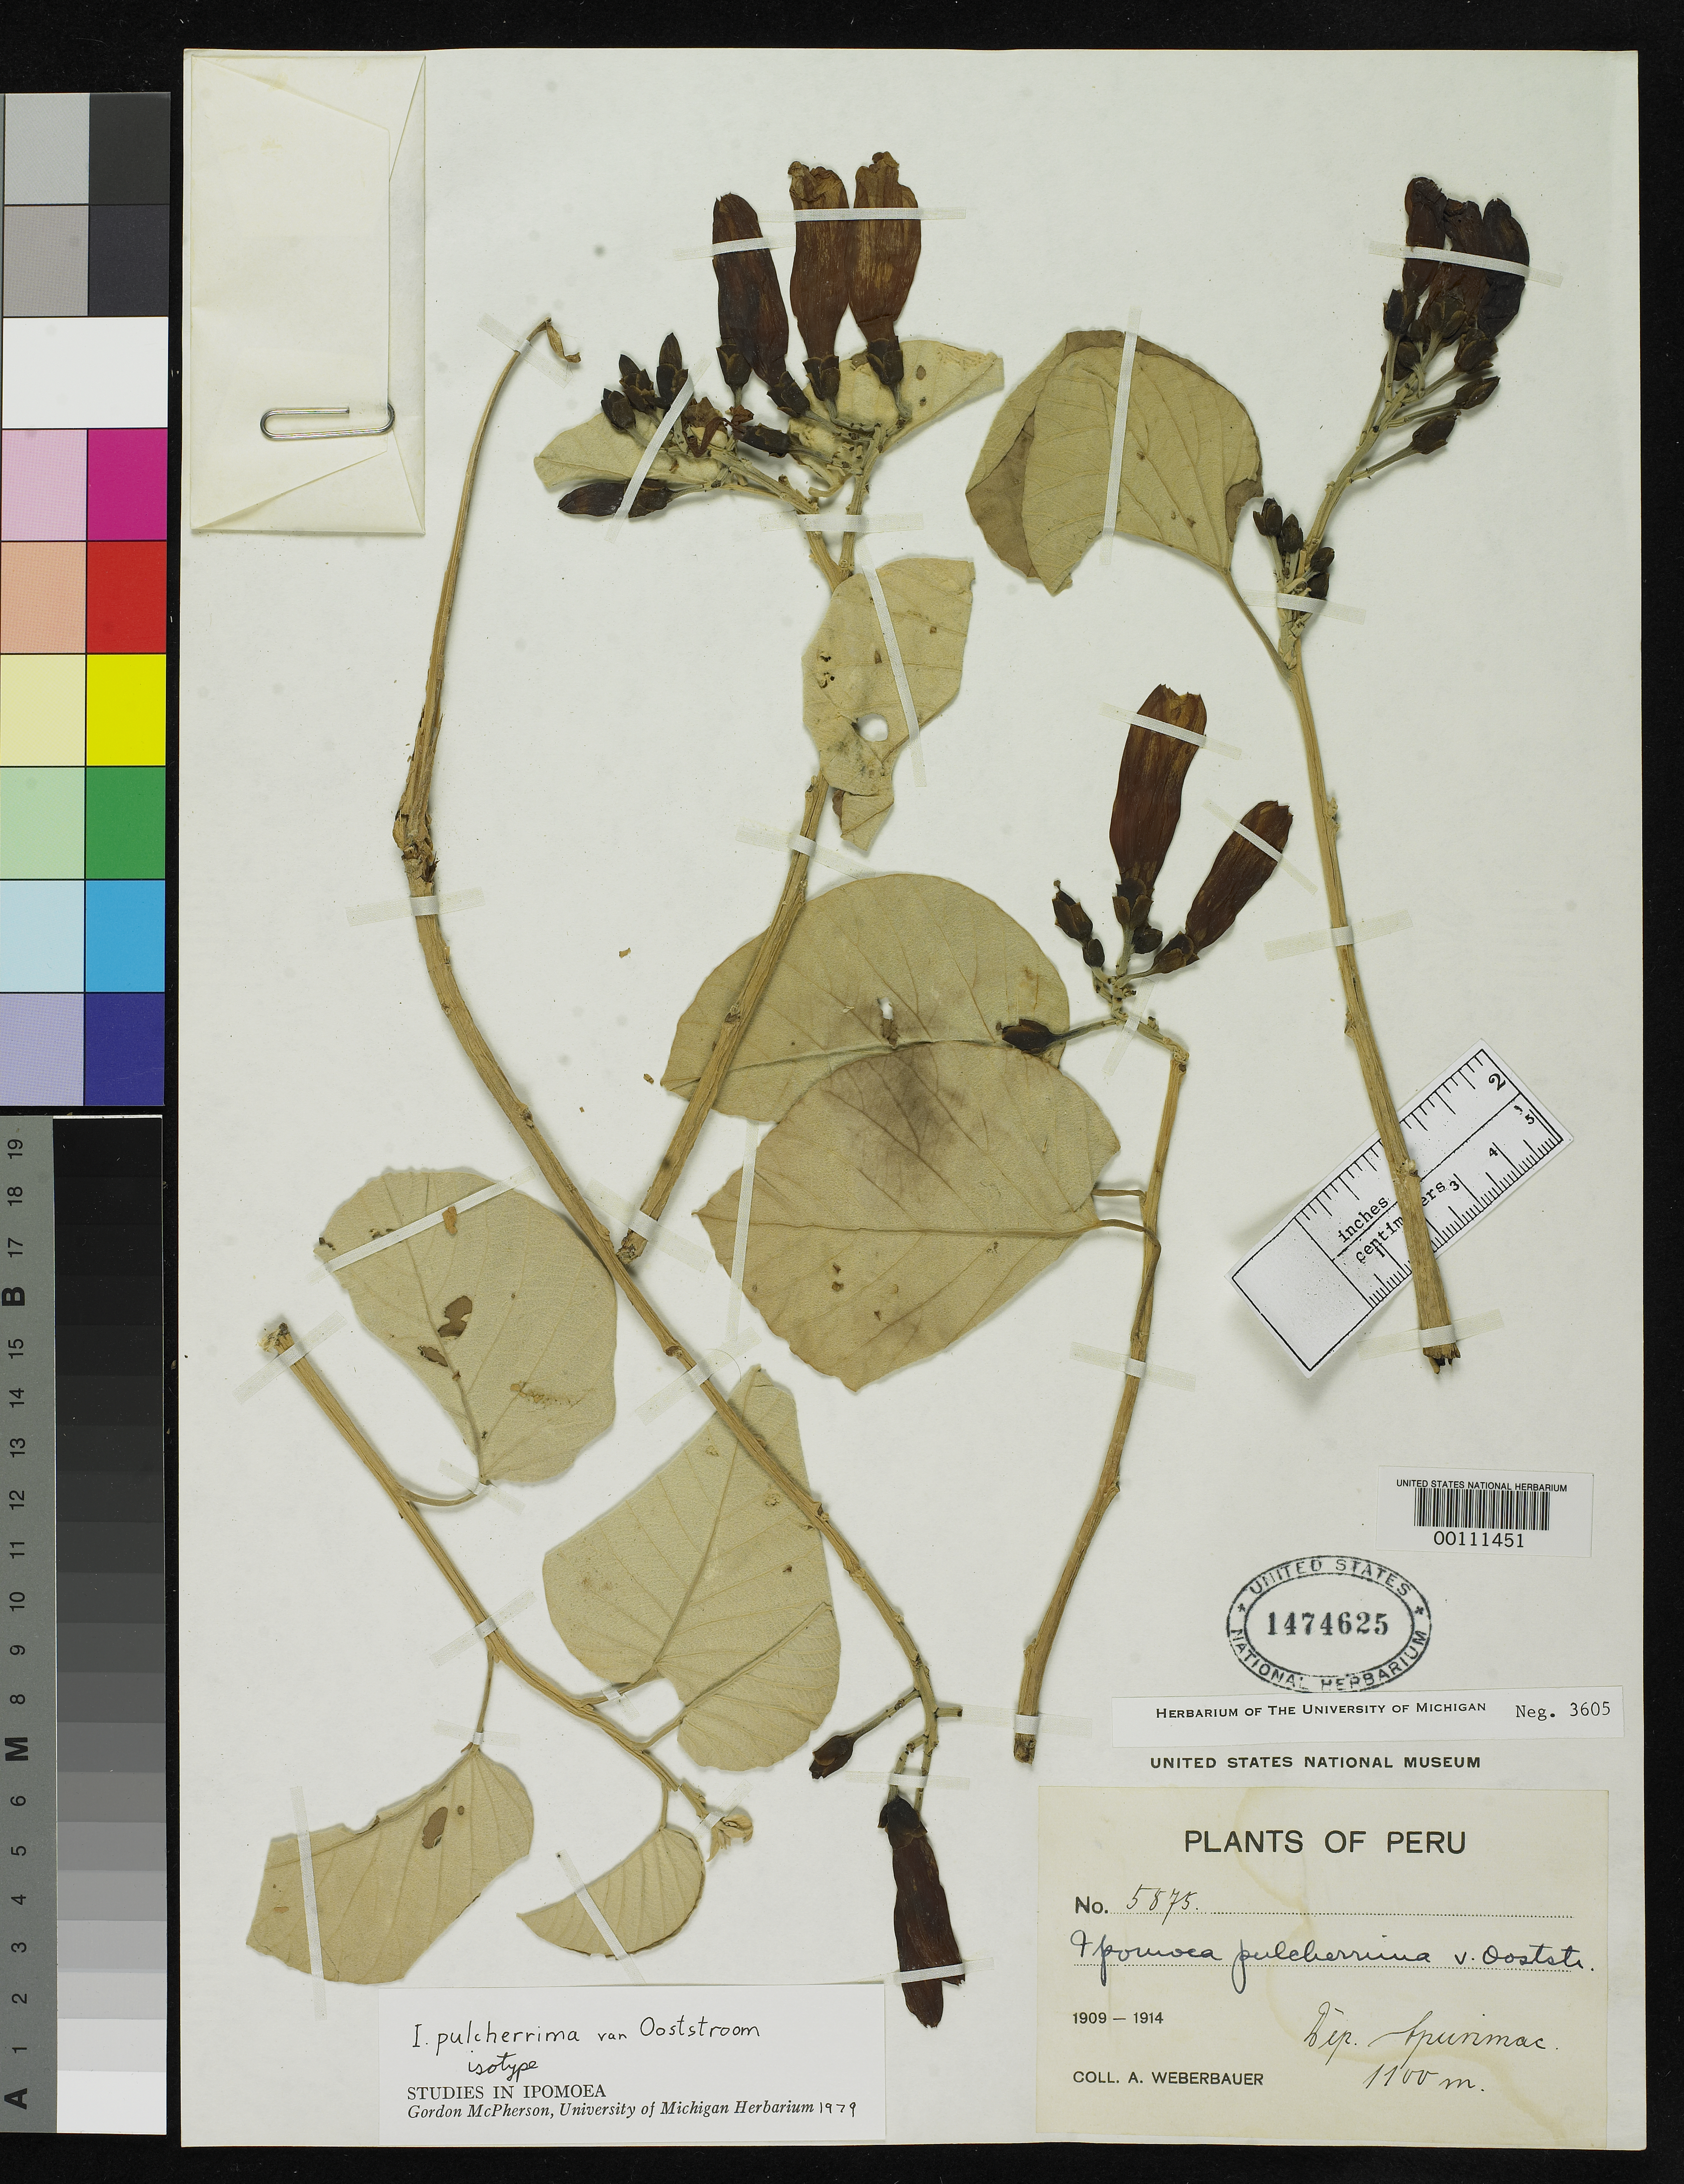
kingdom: Plantae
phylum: Tracheophyta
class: Magnoliopsida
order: Solanales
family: Convolvulaceae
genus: Ipomoea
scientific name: Ipomoea pulcherrima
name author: Ooststr.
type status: Isotype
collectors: A. Weberbauer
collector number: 5875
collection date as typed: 1909 to -- --- 1914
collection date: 1909/1914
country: Peru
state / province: Apurímac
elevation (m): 1100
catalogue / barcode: US 1474625